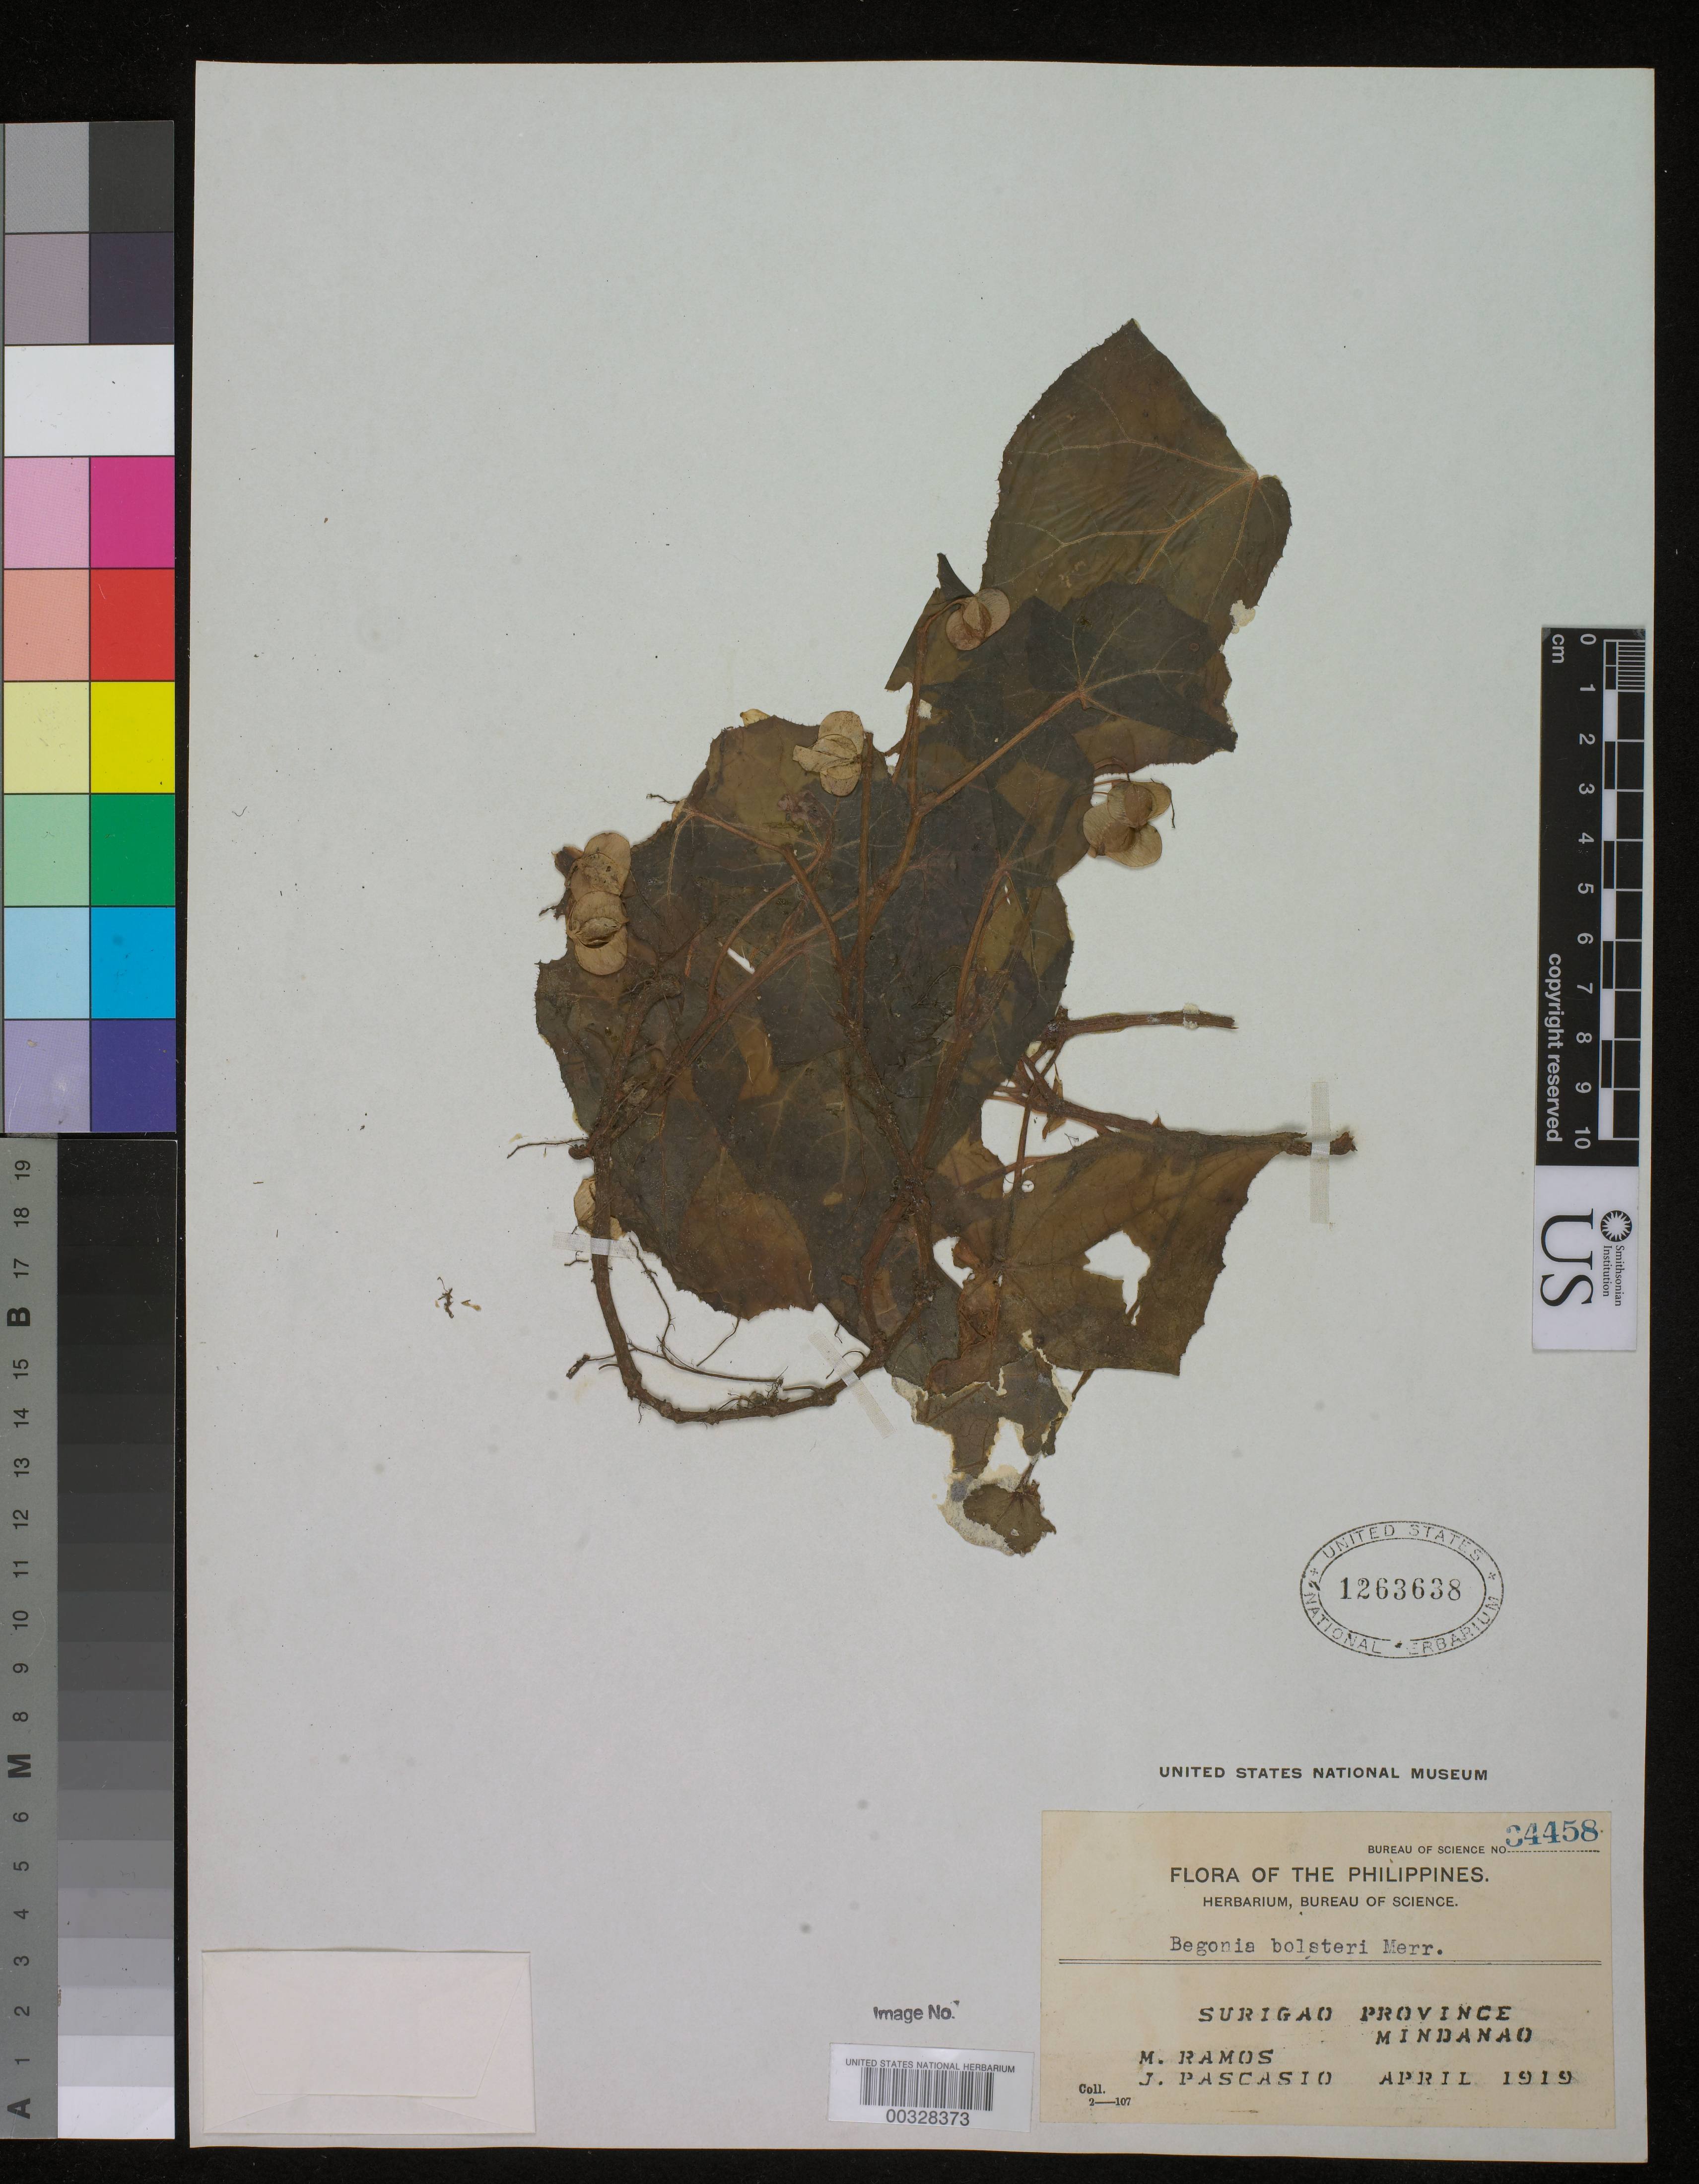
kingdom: Plantae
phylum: Tracheophyta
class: Magnoliopsida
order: Cucurbitales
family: Begoniaceae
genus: Begonia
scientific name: Begonia bolsteri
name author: Merr.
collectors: M. Ramos & J. Pascasio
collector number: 34458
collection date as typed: Apr 1919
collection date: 1919-04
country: Philippines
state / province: Caraga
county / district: Surigao del Norte / Surigao del Sur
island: Mindanao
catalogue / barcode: US 1263638